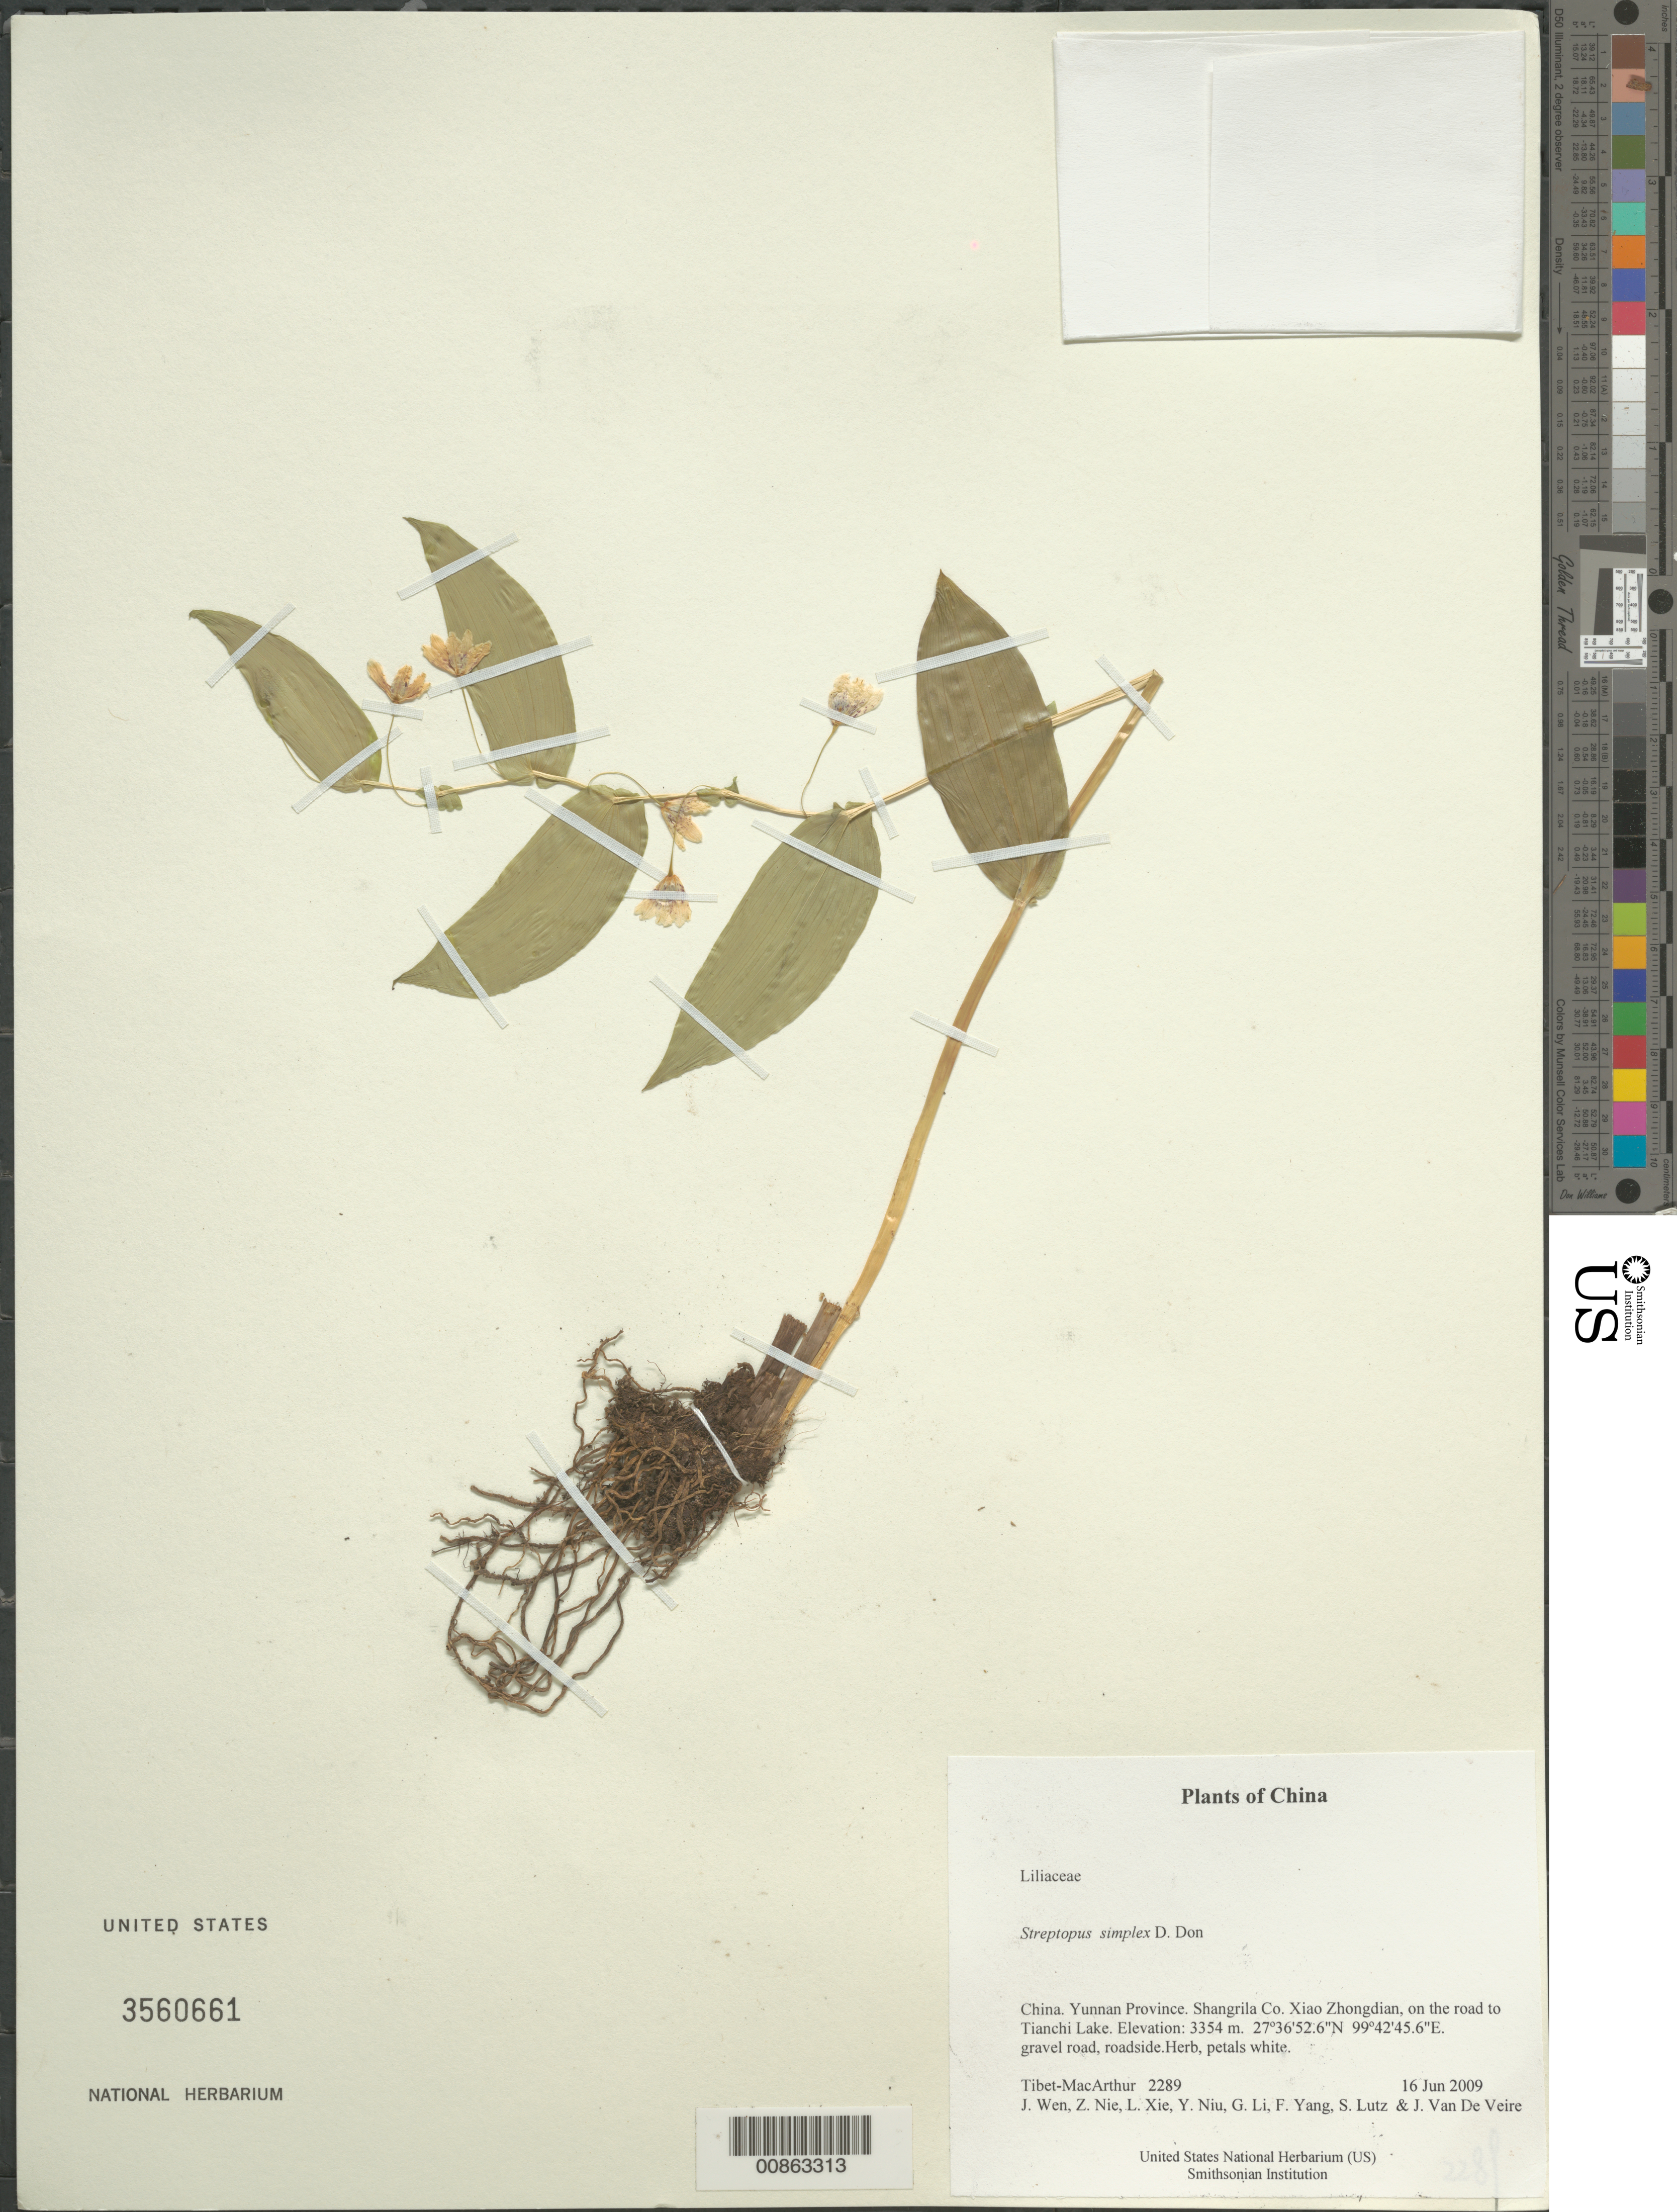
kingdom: Plantae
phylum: Tracheophyta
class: Liliopsida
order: Liliales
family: Liliaceae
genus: Streptopus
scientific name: Streptopus simplex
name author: D. Don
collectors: Tibet-MacArthur, J. Wen, Z. Nie, L. Xie & et al.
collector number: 2289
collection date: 2009-06-16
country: China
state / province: Yunnan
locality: Shangrila Co. Xiao Zhongdian, on the road to Tianchi Lake.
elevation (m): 3354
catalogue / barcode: US 3560661